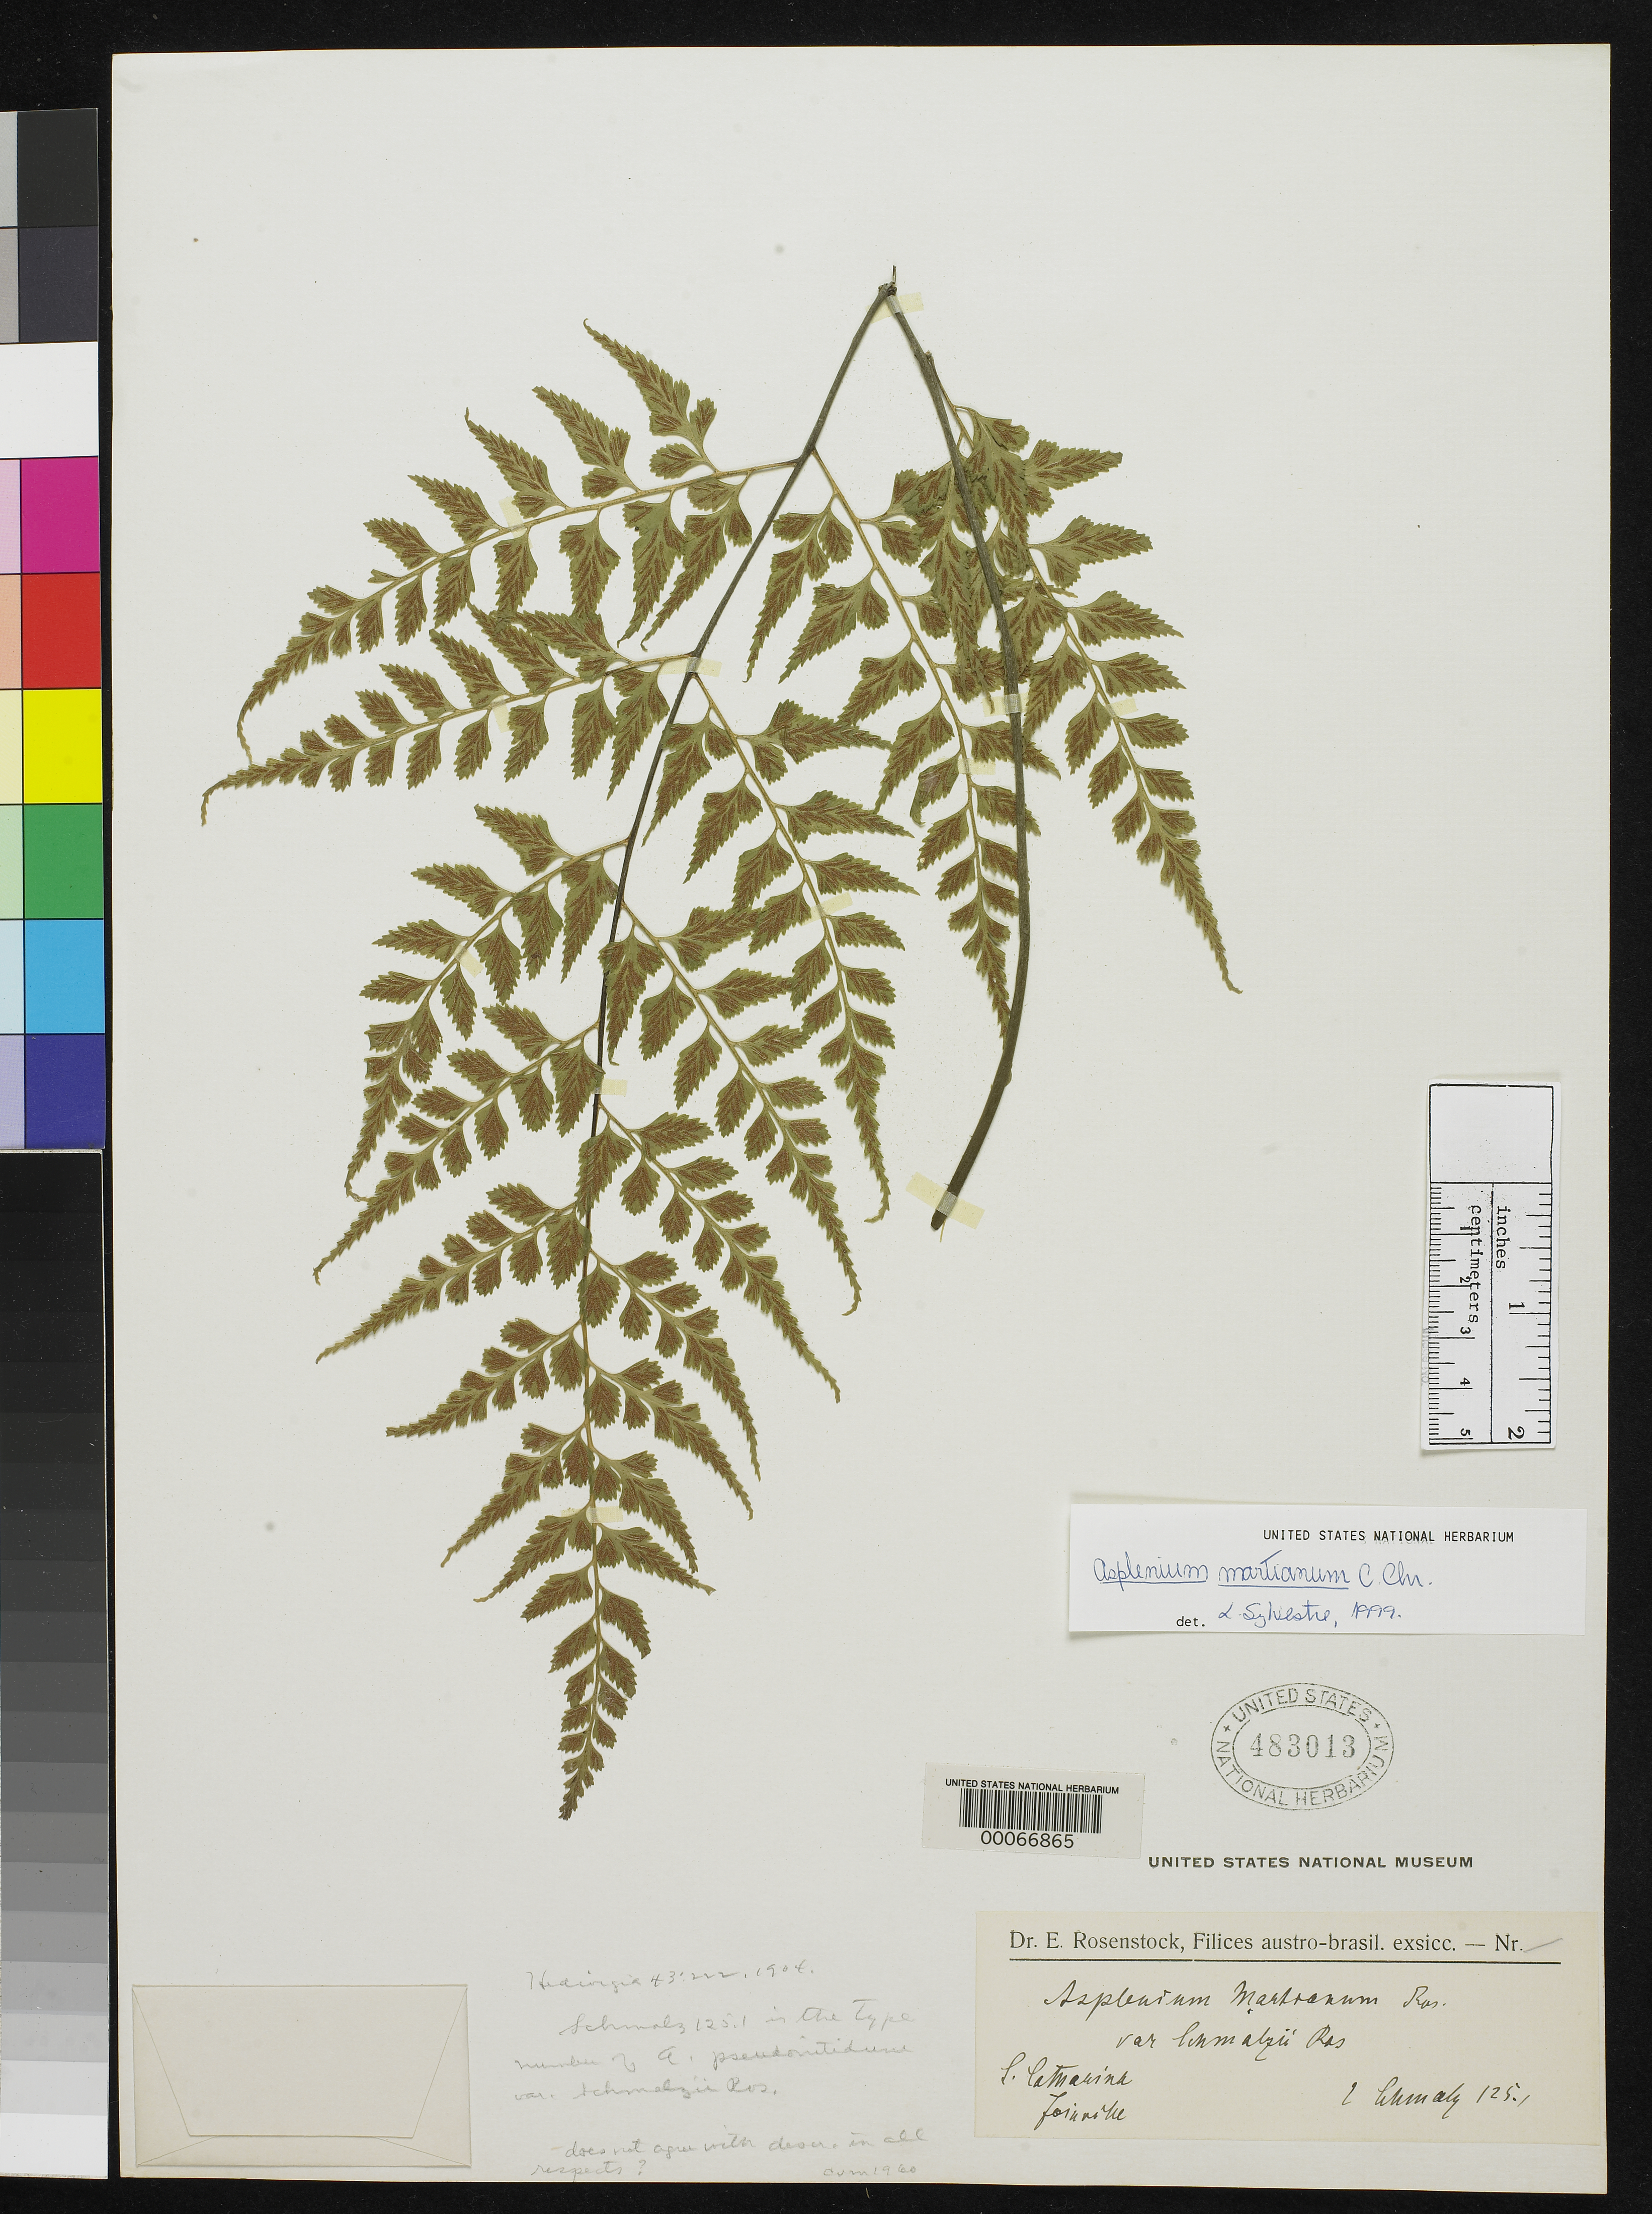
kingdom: Plantae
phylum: Tracheophyta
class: Polypodiopsida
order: Polypodiales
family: Aspleniaceae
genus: Asplenium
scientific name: Asplenium pseudnitidum var. schmalzii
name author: Rosenst.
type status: Probable Isotype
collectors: E. Schmalz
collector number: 1251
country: Brazil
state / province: Minas Gerais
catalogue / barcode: US 483013